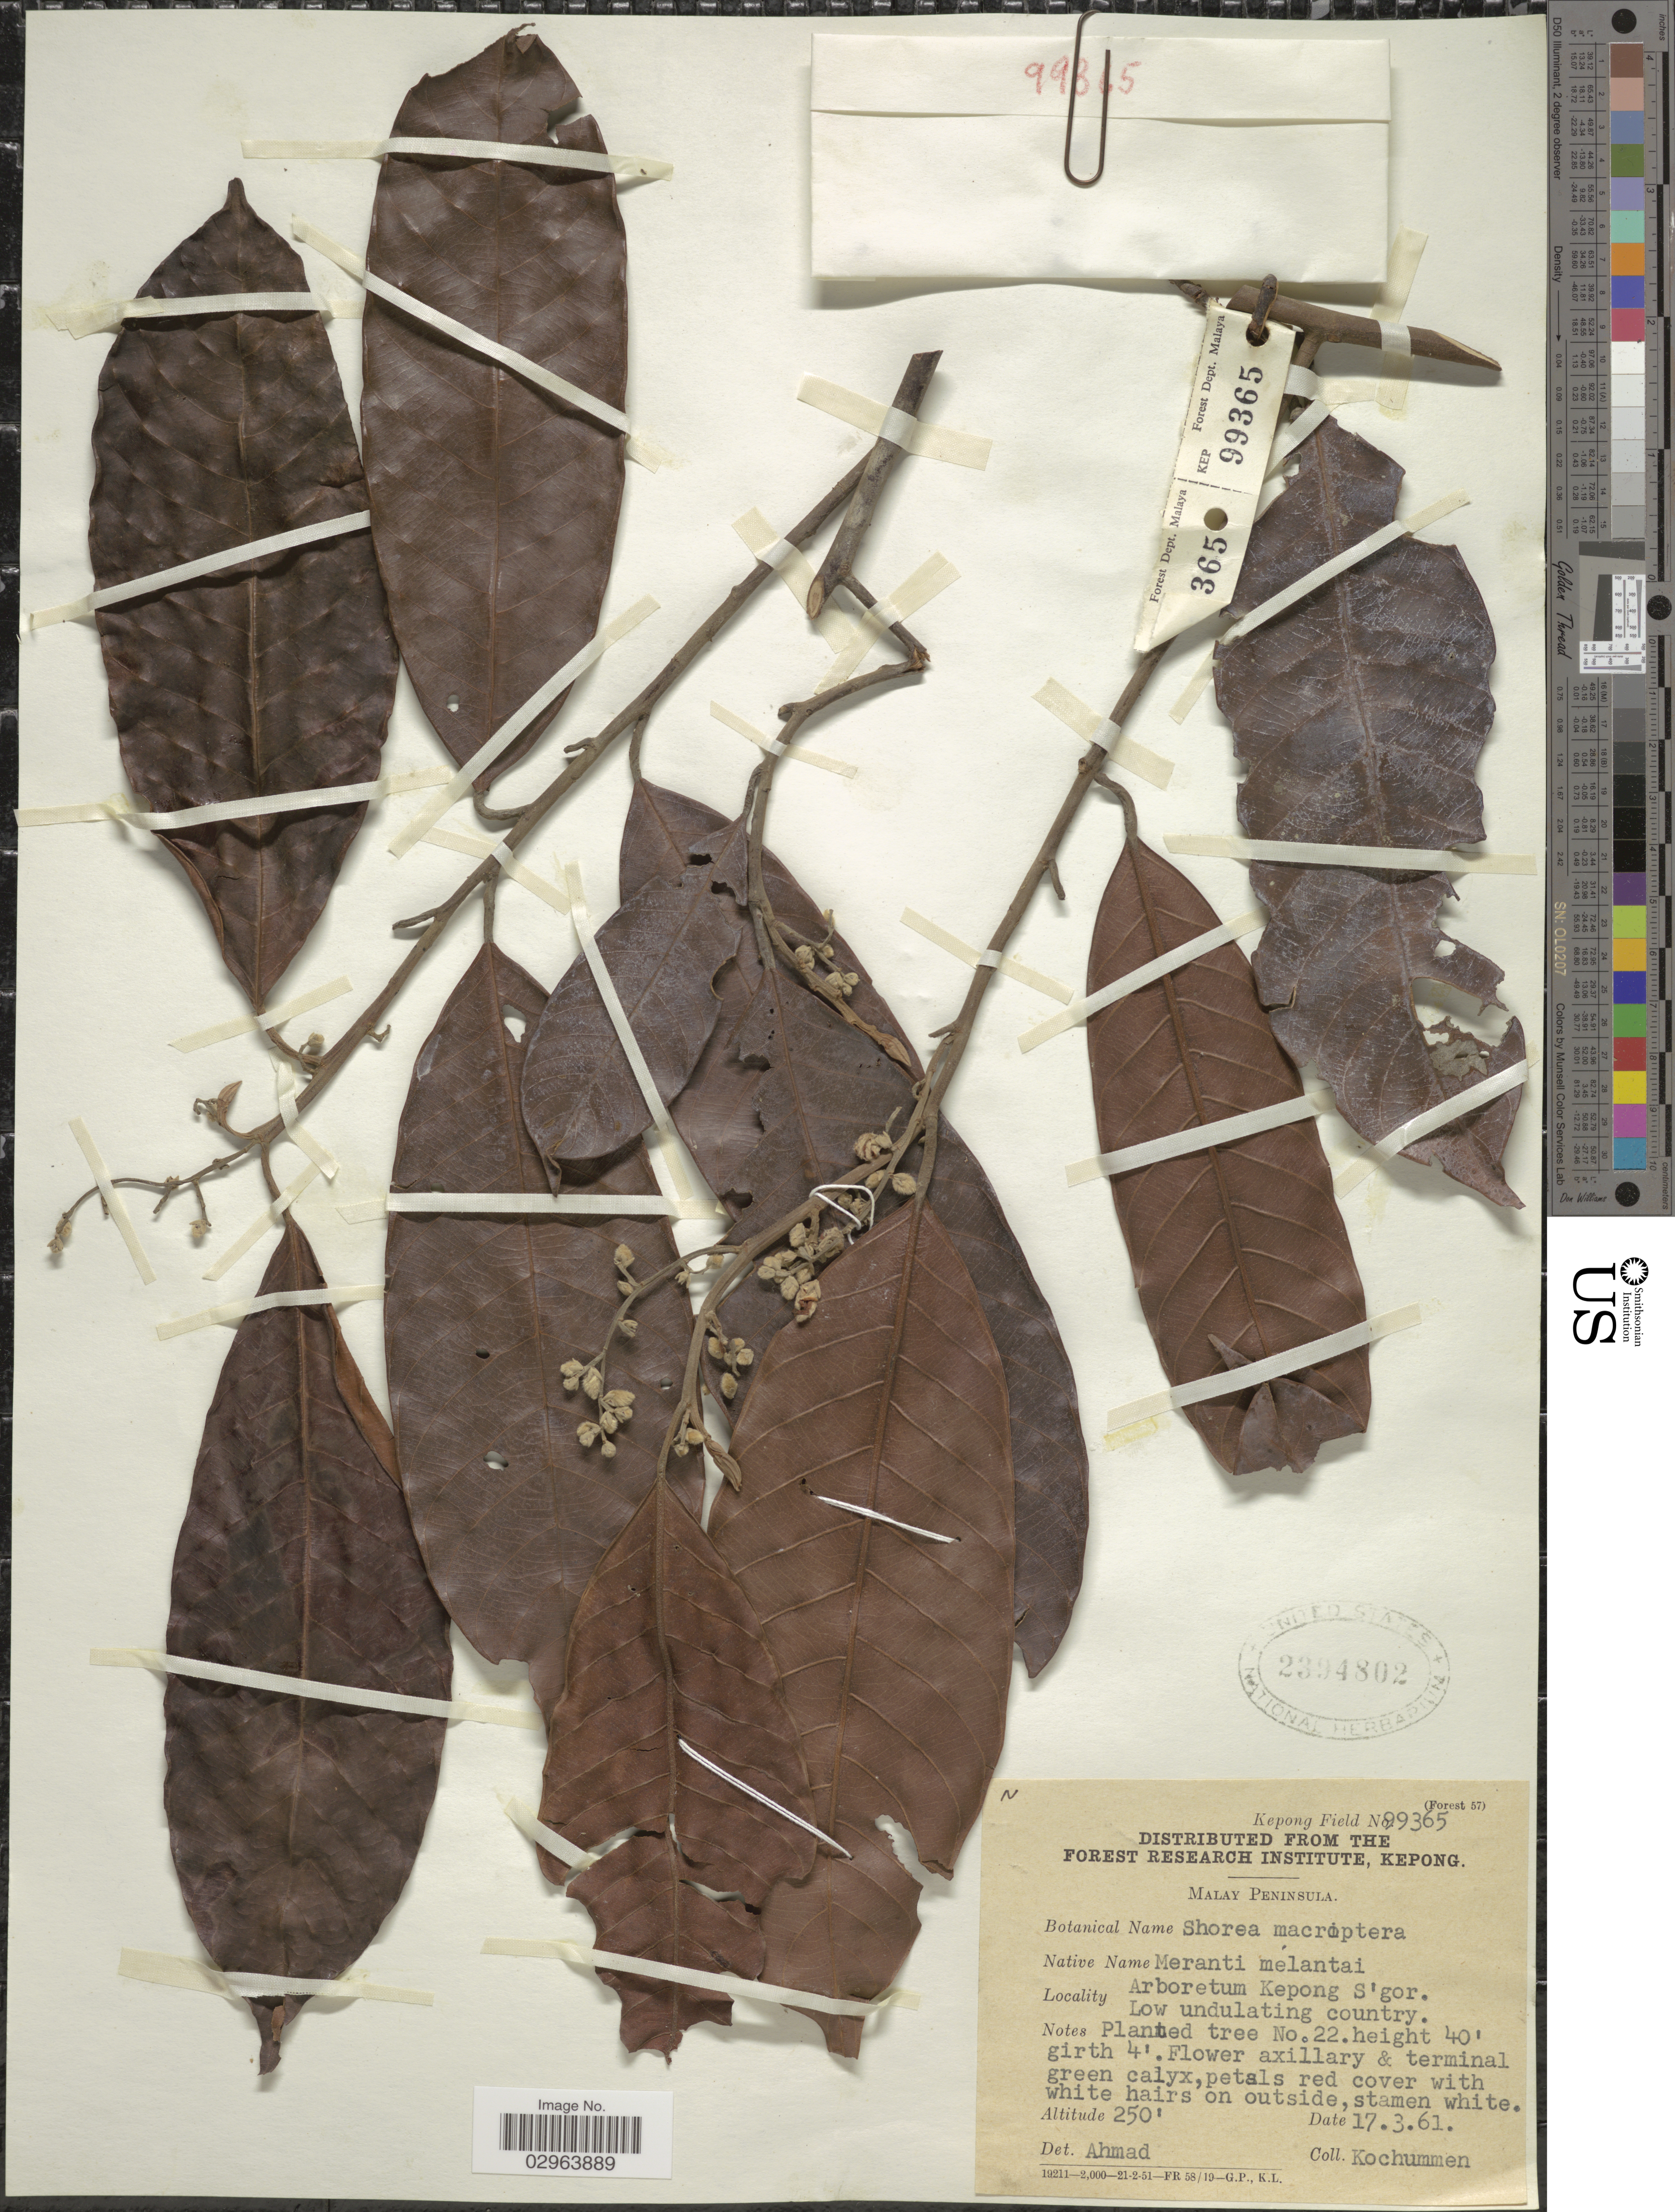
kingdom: Plantae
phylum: Tracheophyta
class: Magnoliopsida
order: Malvales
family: Dipterocarpaceae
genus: Rubroshorea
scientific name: Rubroshorea macroptera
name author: (Dyer) P.S. Ashton & J. Heck.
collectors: Kochummen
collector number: Kepong Field 99365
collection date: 1961-03-17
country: Malaysia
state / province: Selangor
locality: Malay Peninsula. Arboretum Kepong S'gor.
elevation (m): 76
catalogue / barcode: US 2394802